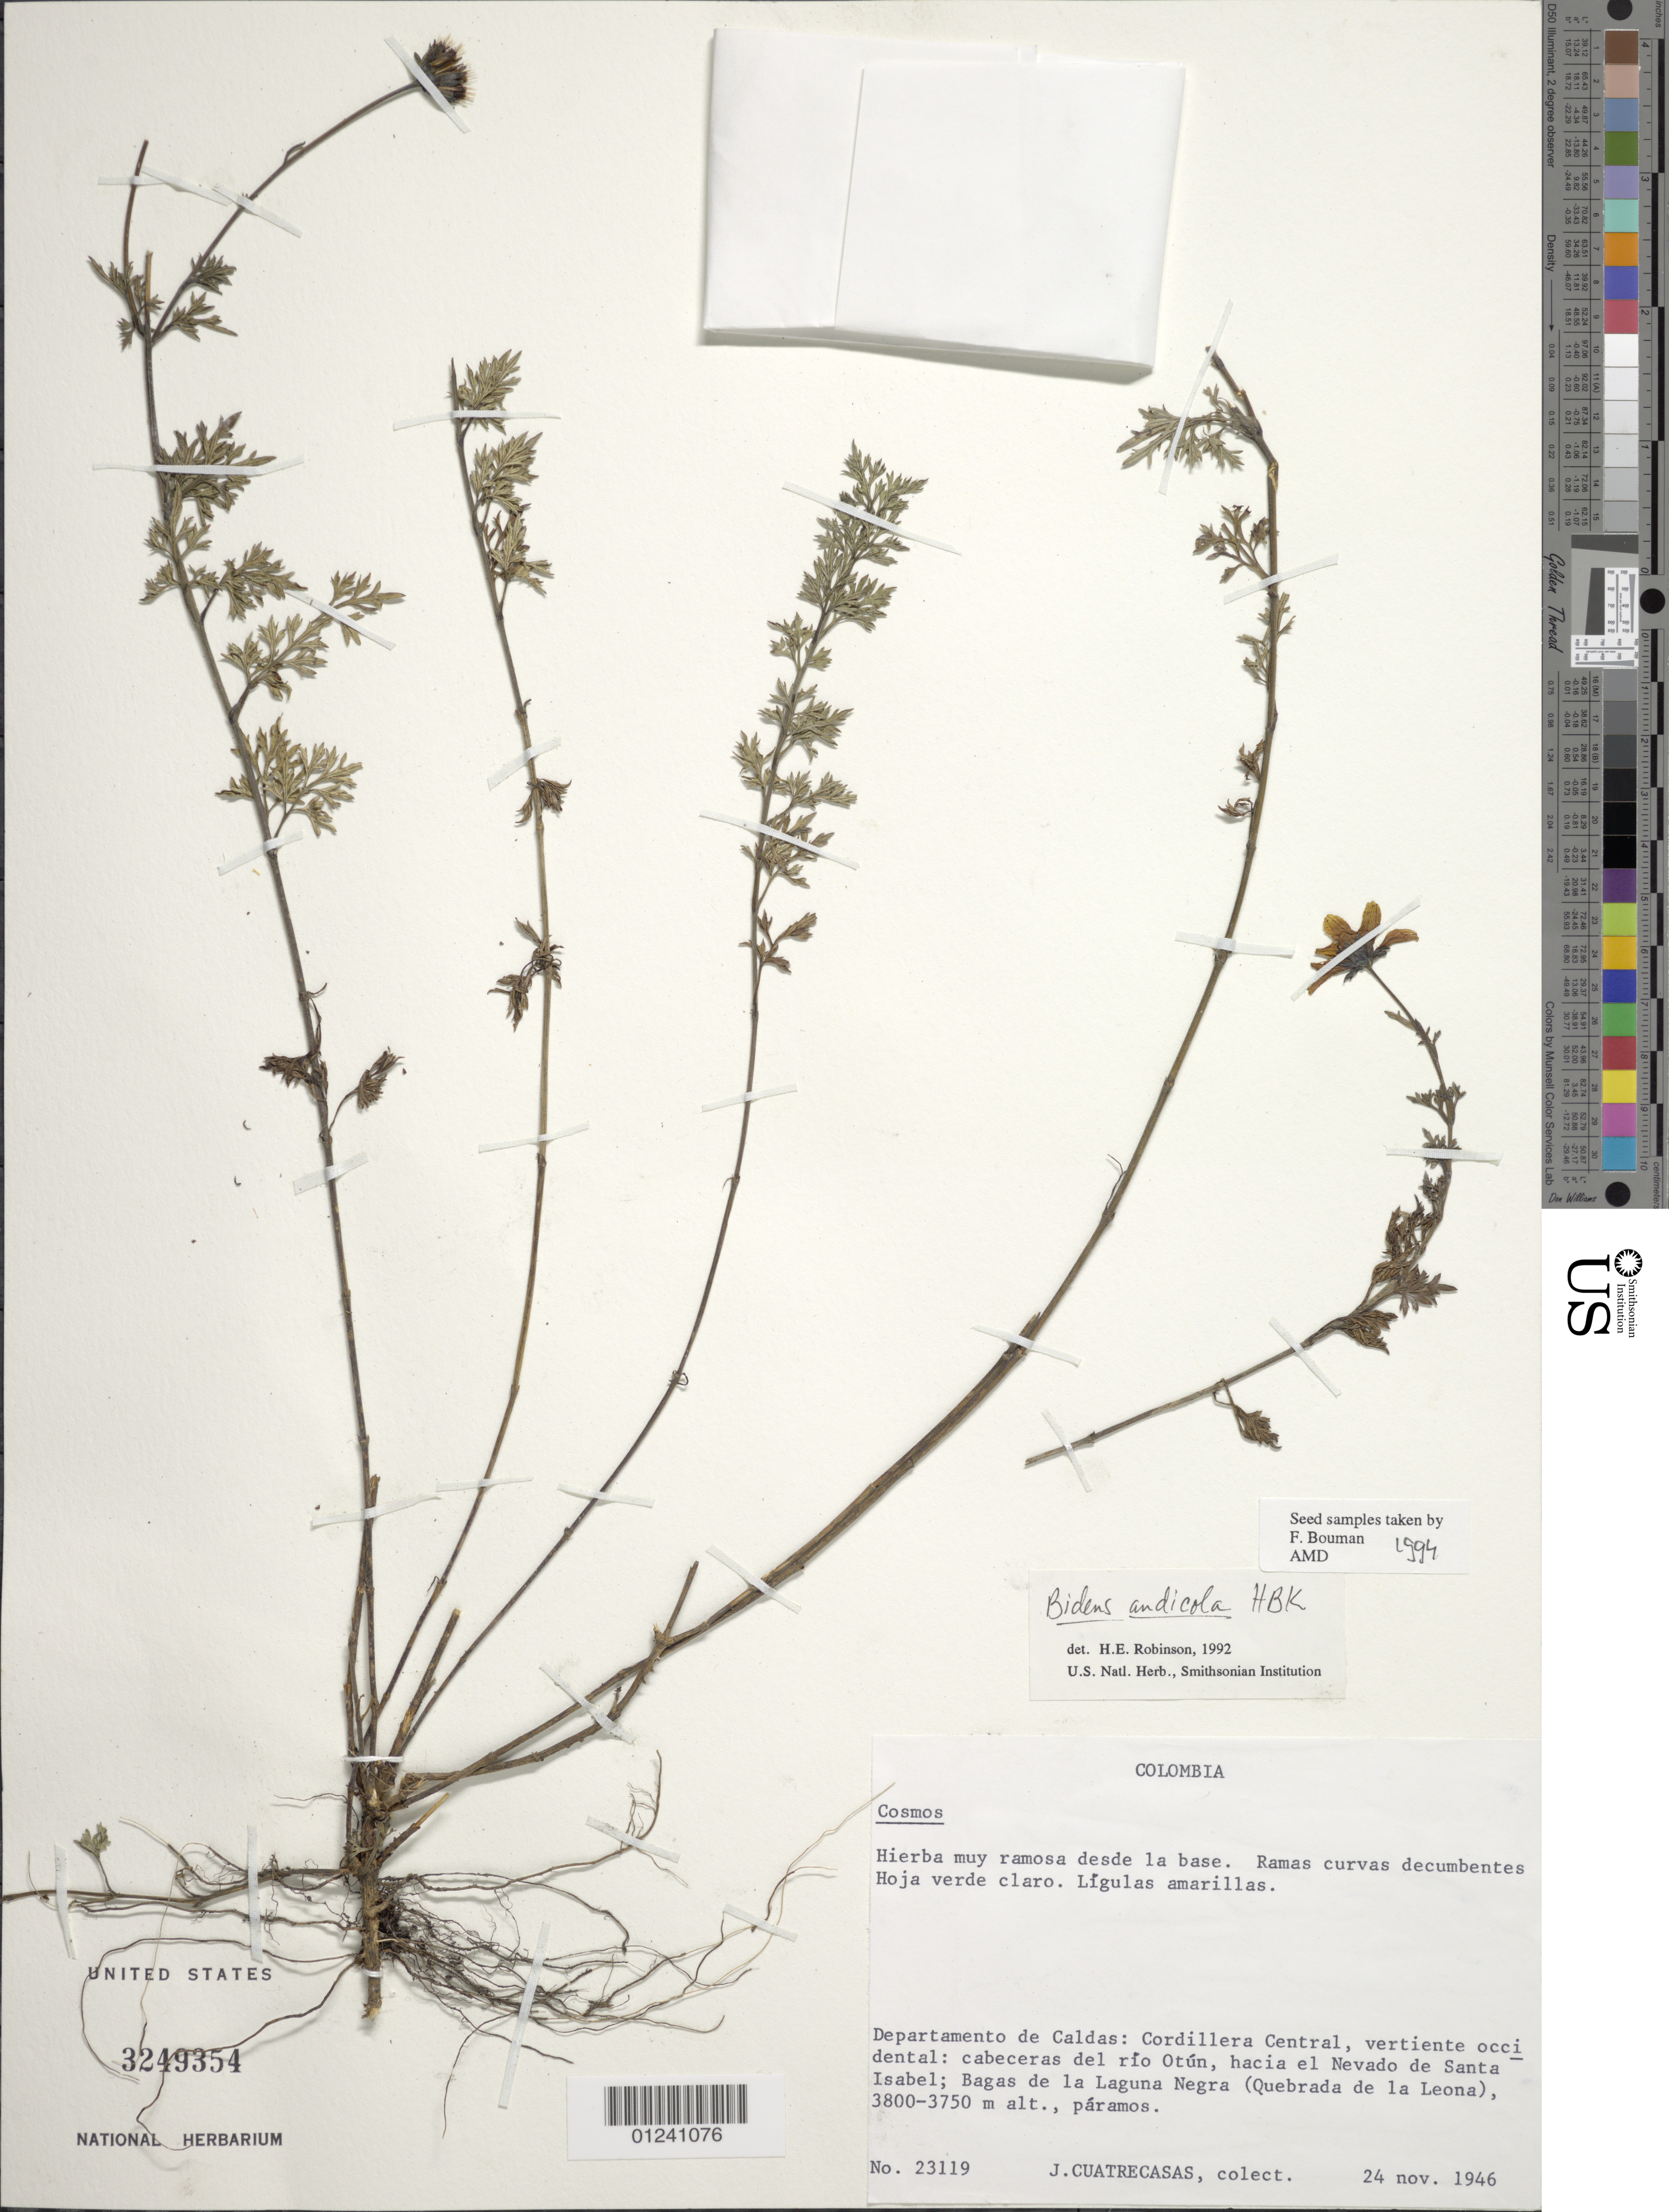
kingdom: Plantae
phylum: Tracheophyta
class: Magnoliopsida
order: Asterales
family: Asteraceae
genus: Bidens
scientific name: Bidens andicola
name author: Kunth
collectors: J. Cuatrecasas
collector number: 23119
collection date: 1946-11-24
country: Colombia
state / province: Caldas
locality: Cordillera Central, vertiente occidental: cabeceras del rio Otun, hacia el Nevado de Santa Isabel; Bagas de la Laguna Negra (Quebrada de la Leona)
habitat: páramos.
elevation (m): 3750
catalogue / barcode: US 3249354